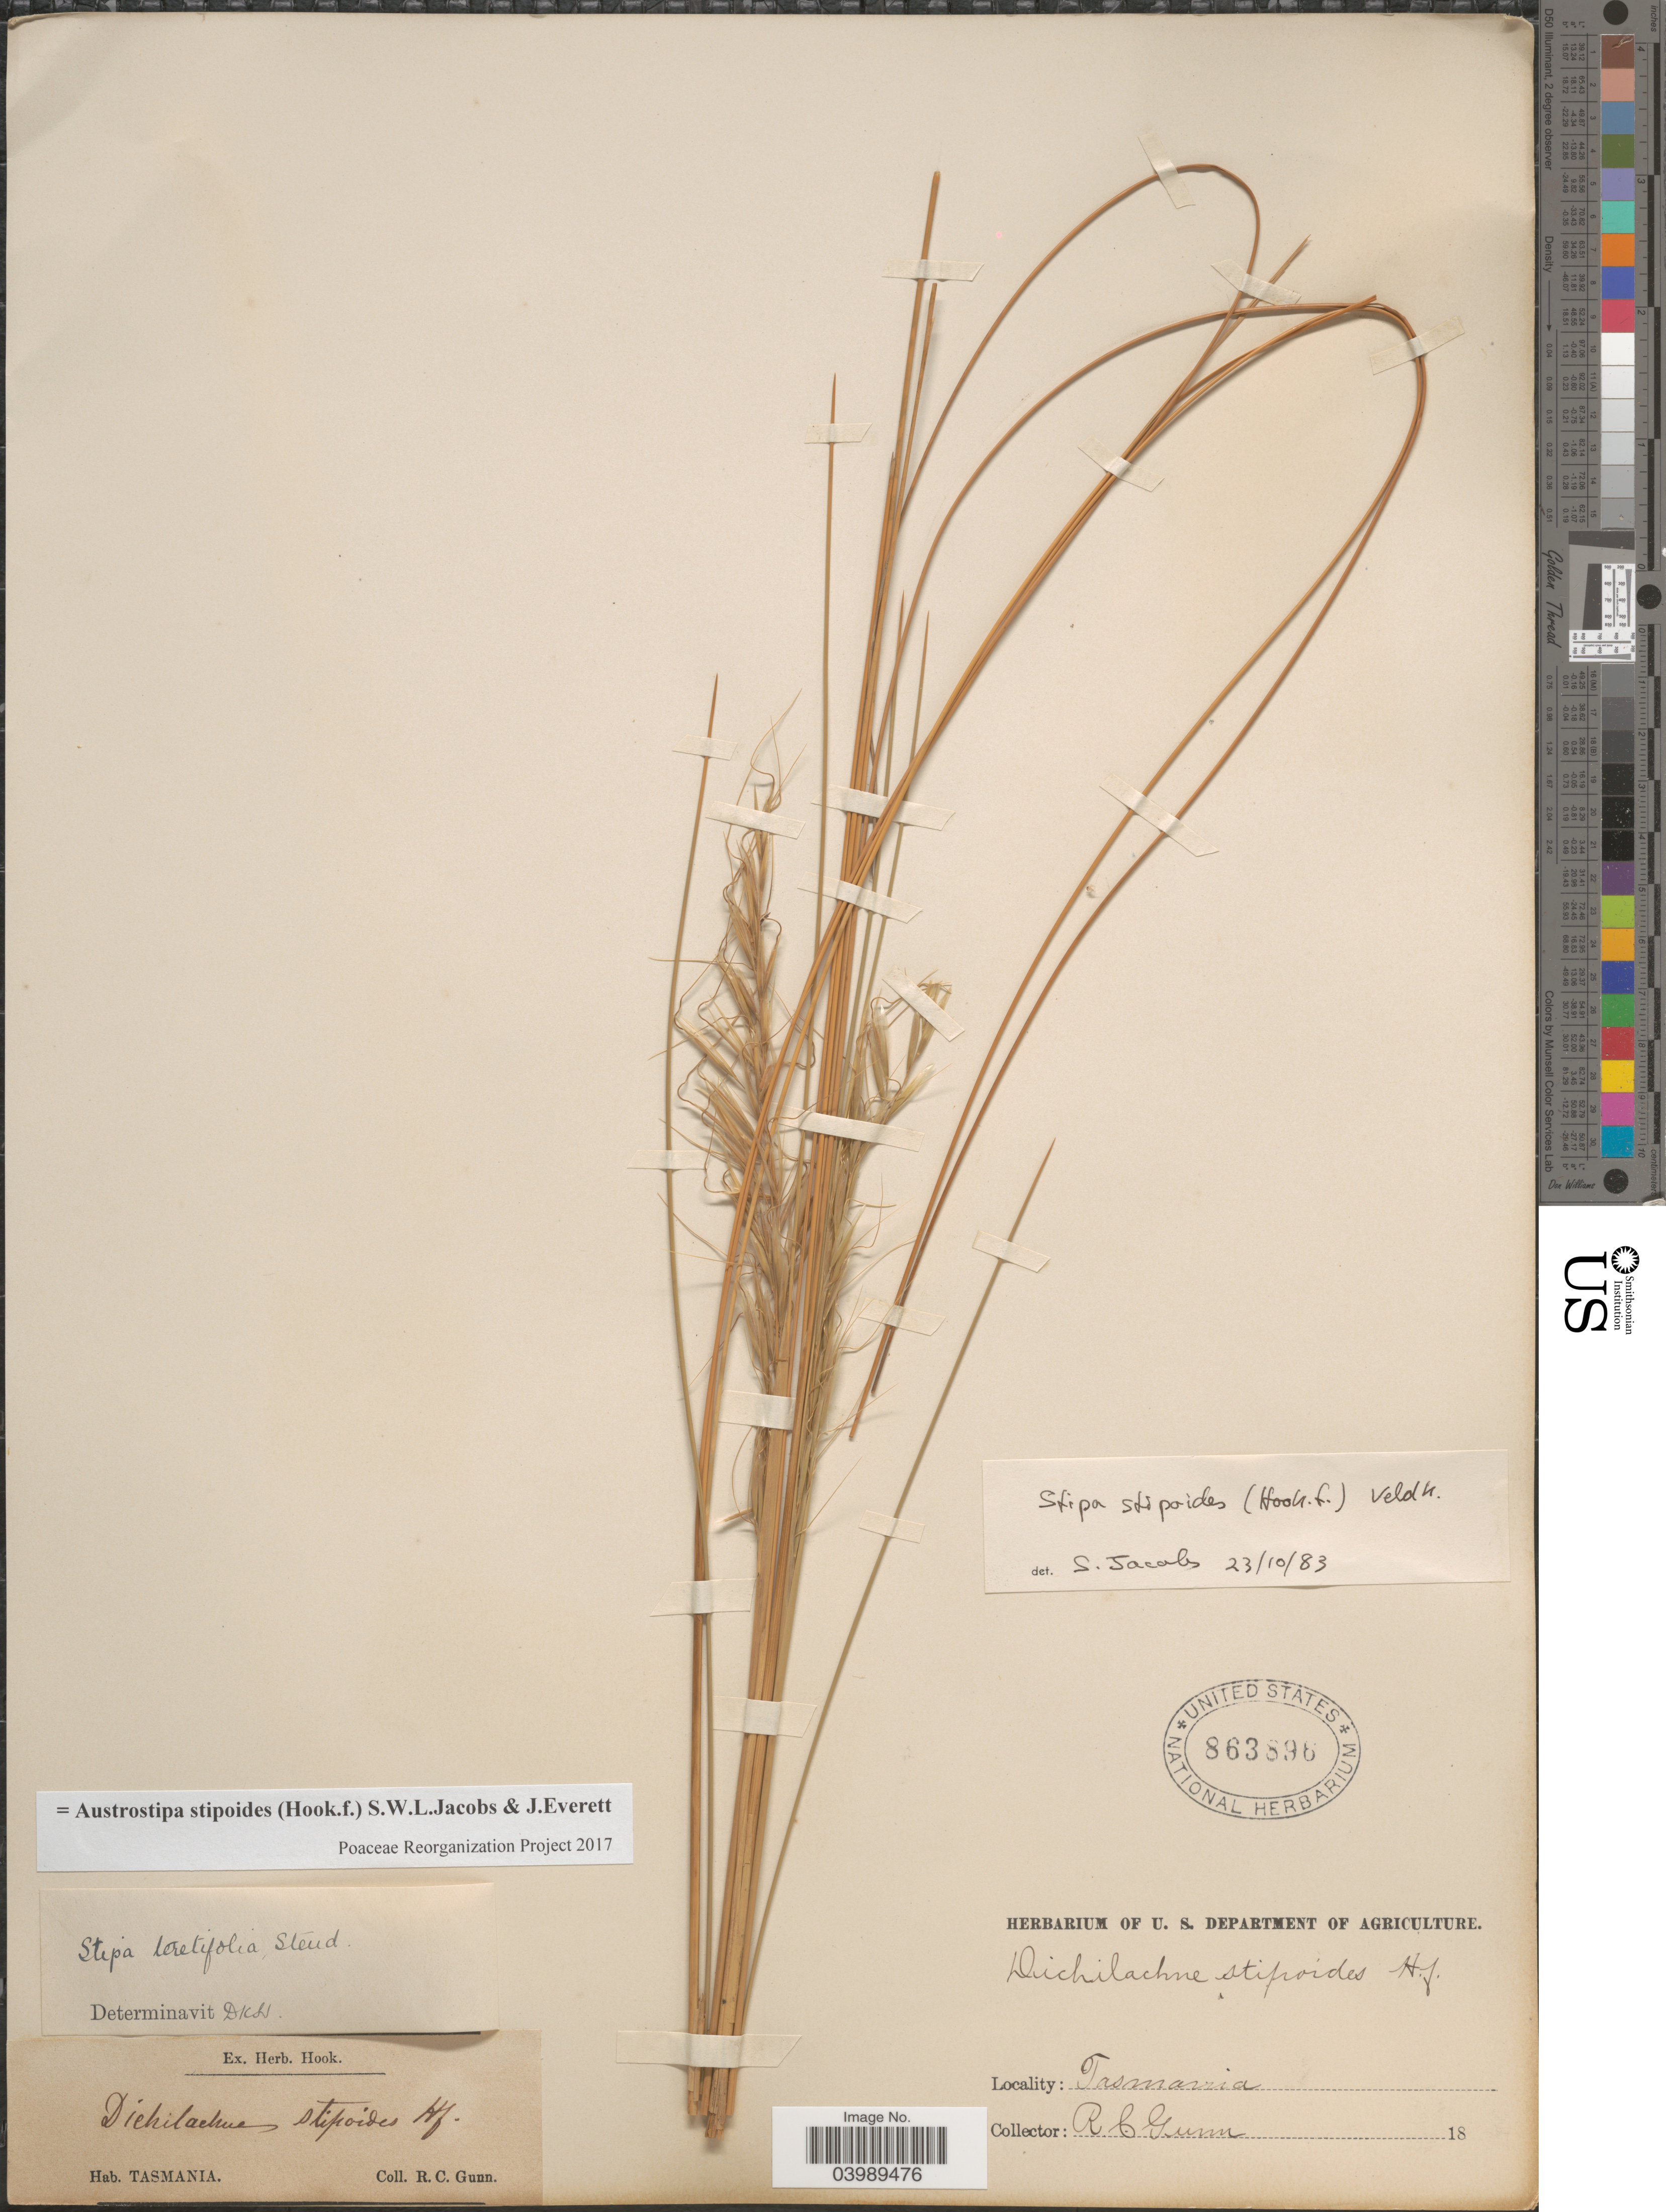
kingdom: Plantae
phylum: Tracheophyta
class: Liliopsida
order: Poales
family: Poaceae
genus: Austrostipa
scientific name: Austrostipa stipoides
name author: (Hook. f.) S.W.L. Jacobs & J. Everett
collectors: R. Gunn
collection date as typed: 18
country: Australia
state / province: Tasmania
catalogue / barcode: US 863896